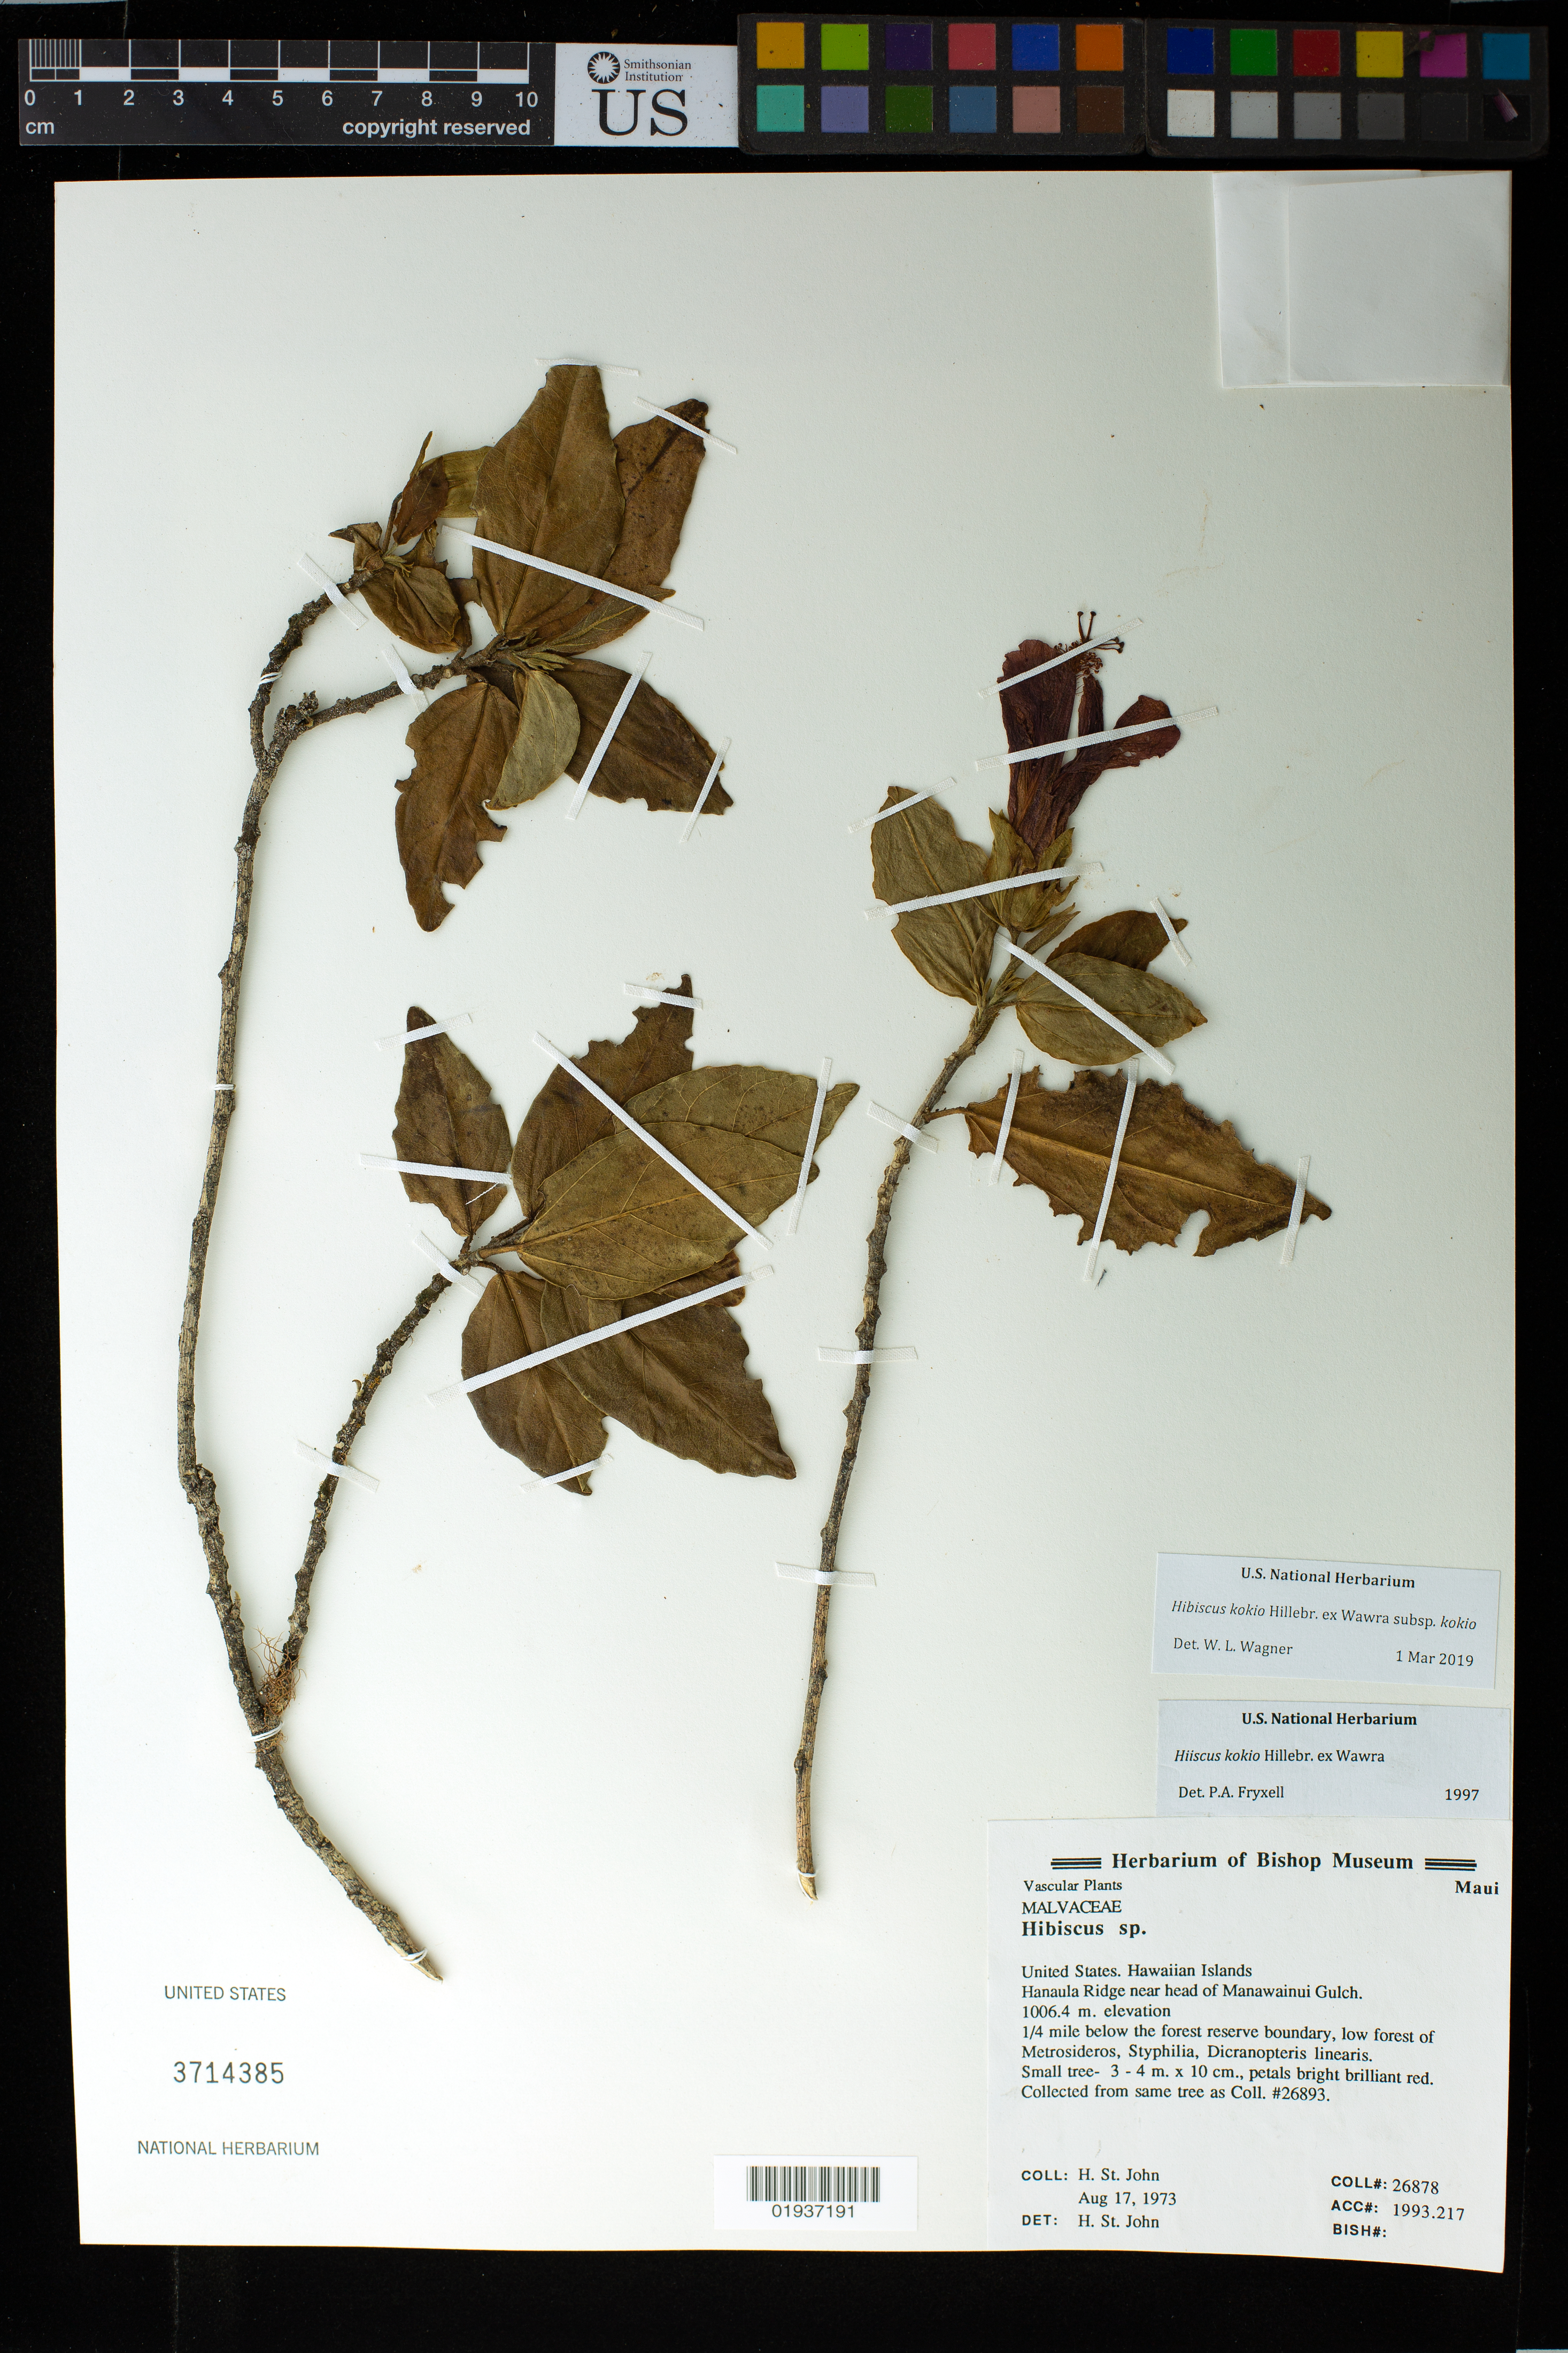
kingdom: Plantae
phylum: Tracheophyta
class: Magnoliopsida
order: Malvales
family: Malvaceae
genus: Hibiscus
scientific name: Hibiscus kokio subsp. kokio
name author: Hillebr. ex Wawra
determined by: Wagner, W. L., (BOT), Smithsonian Institution - National Museum of Natural History (UNITED STATES)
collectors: H. St. John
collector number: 26878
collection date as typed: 17 Aug 1973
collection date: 1973-08-17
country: United States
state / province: Hawaii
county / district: Maui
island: Maui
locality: Hanaula Ridge near head of Manawainui Gulch, 1/4 mile below the forest reserve boundary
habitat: Low forest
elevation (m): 1006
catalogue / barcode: US 3714385